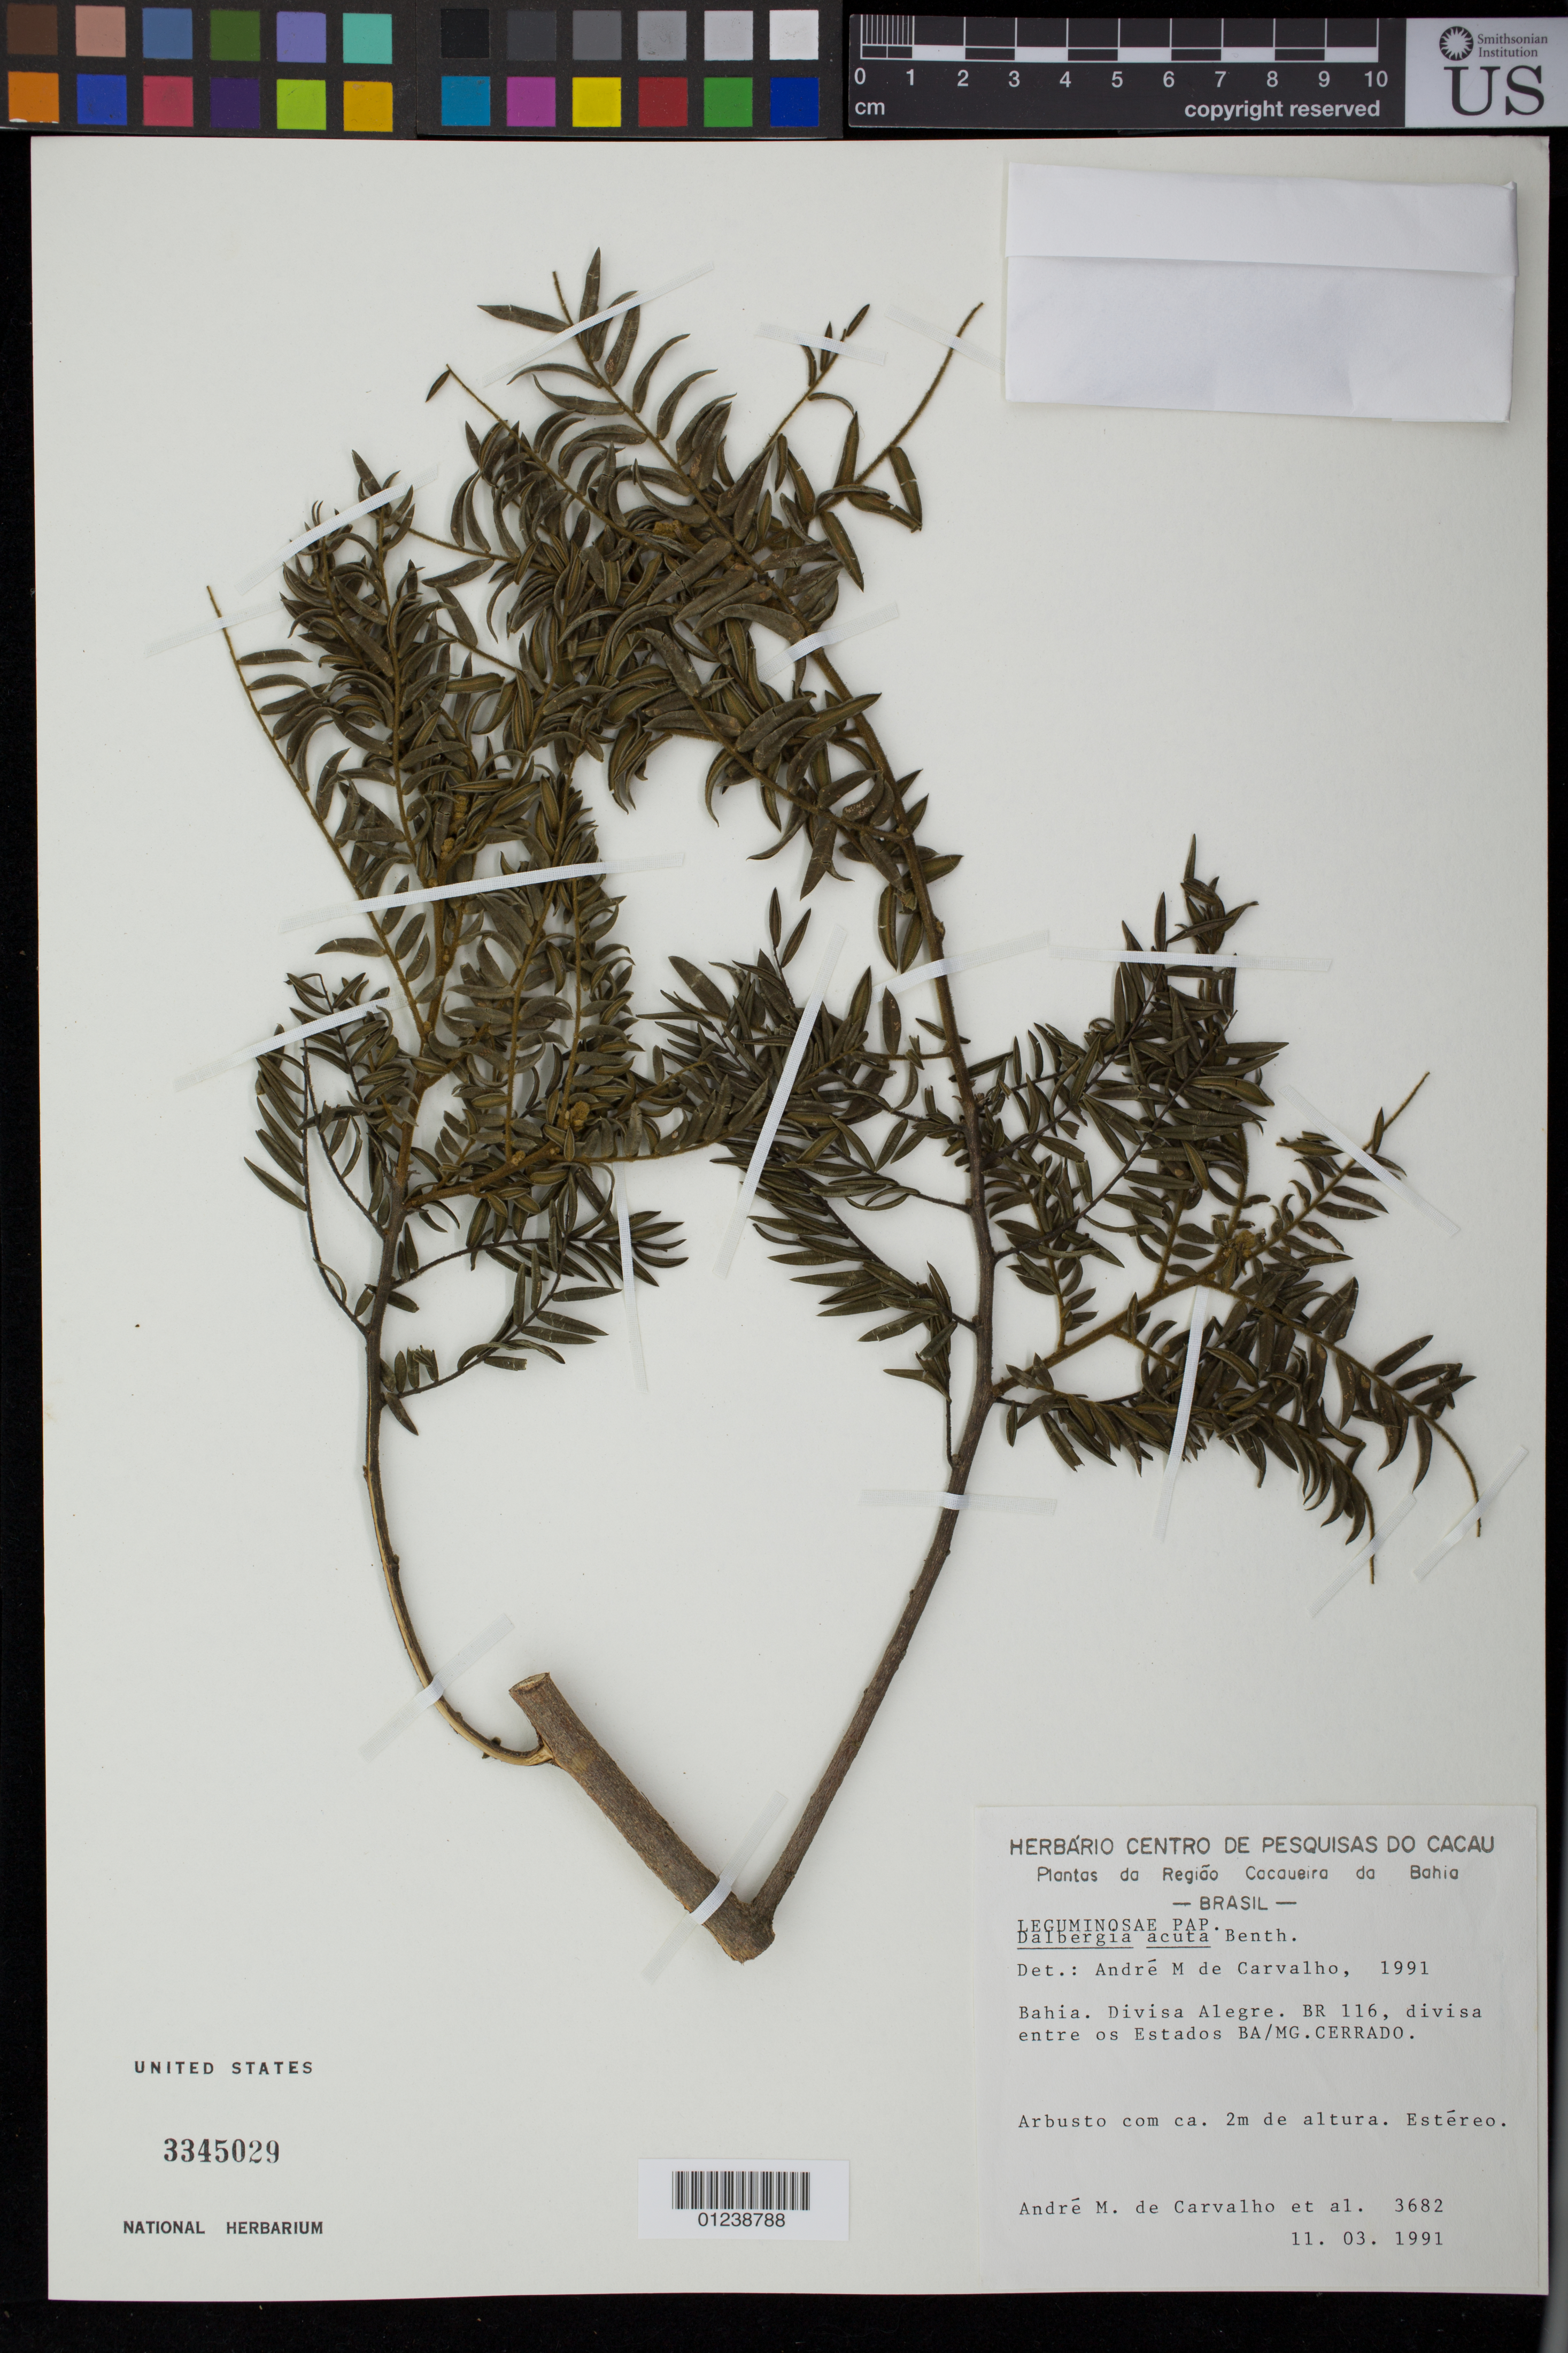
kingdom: Plantae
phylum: Tracheophyta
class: Magnoliopsida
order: Fabales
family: Fabaceae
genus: Dalbergia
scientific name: Dalbergia acuta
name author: Benth.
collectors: A. M. Carvalho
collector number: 3682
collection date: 1991-03-11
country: Brazil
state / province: Bahia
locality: Divisa Alegre, BR 116, divisa entre os Estados BA/MG. Cerrado.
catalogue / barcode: US 3345029